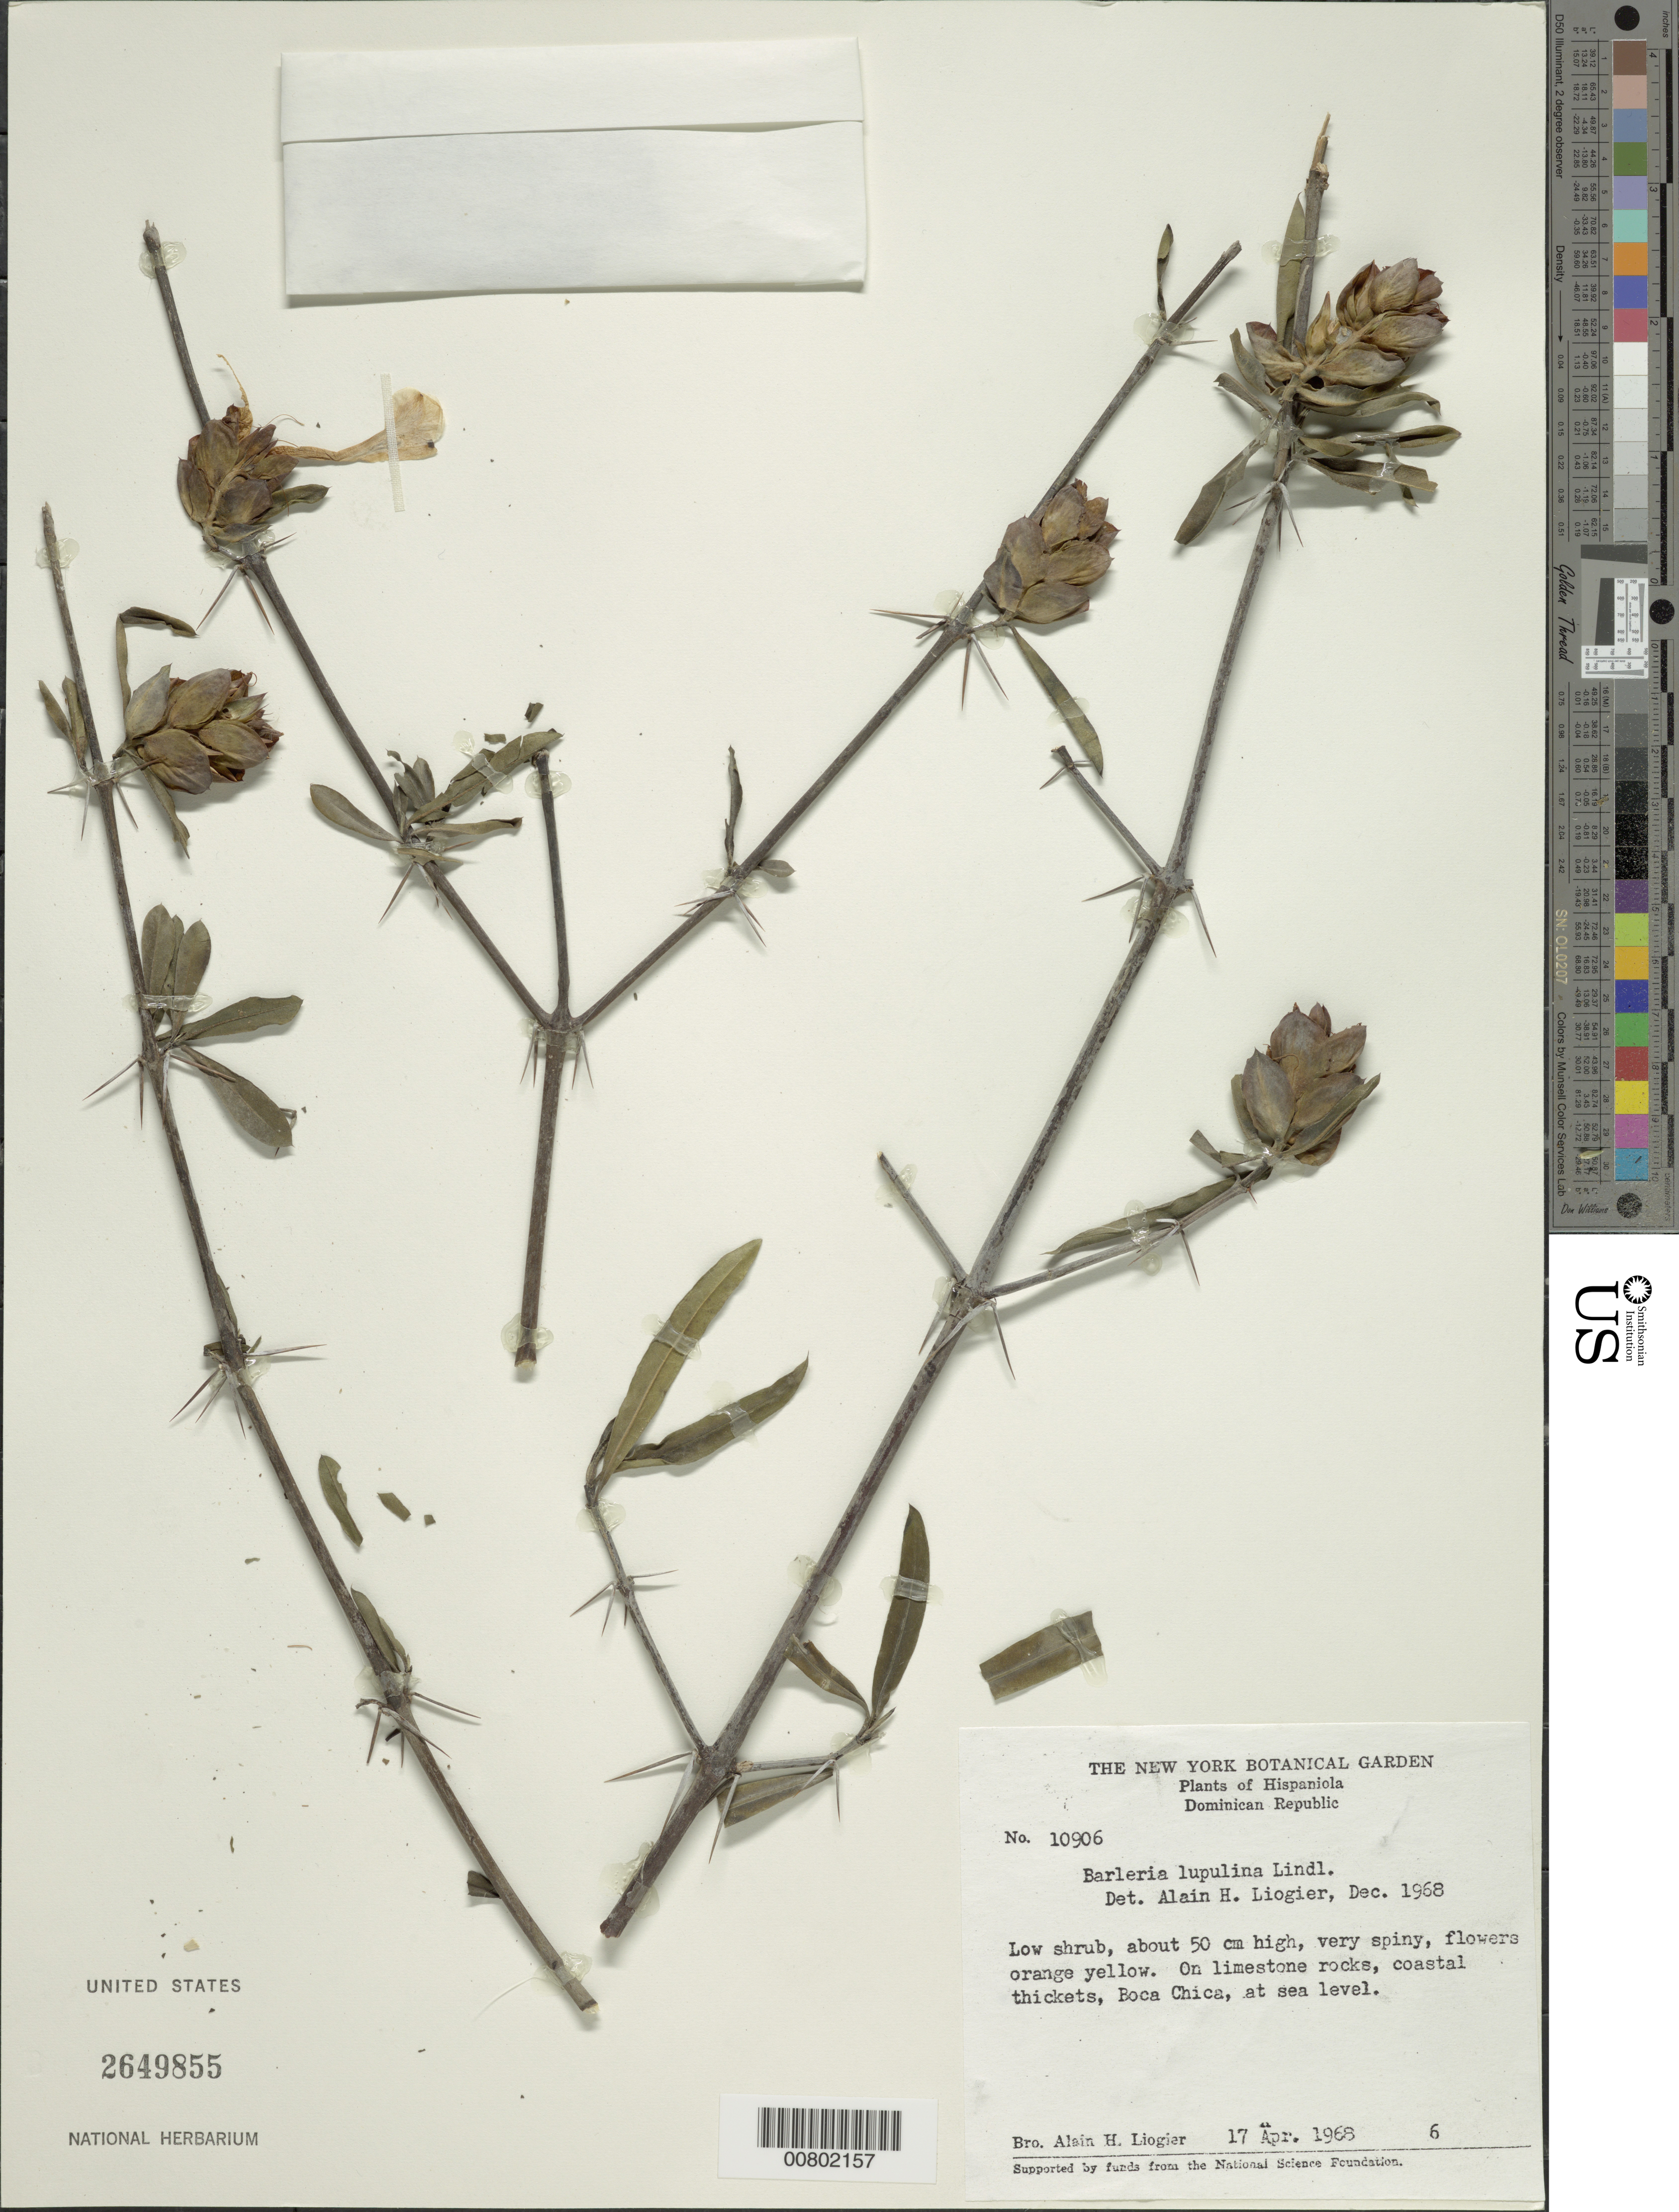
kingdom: Plantae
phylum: Tracheophyta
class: Magnoliopsida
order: Lamiales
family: Acanthaceae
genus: Barleria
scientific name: Barleria lupulina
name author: Lindl.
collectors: A. H. Liogier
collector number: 10906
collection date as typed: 17 Apr 1968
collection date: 1968-04-17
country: Dominican Republic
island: Hispaniola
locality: Boca Chica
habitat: On limestone rocks in coastal thickets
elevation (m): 0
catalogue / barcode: US 2649855